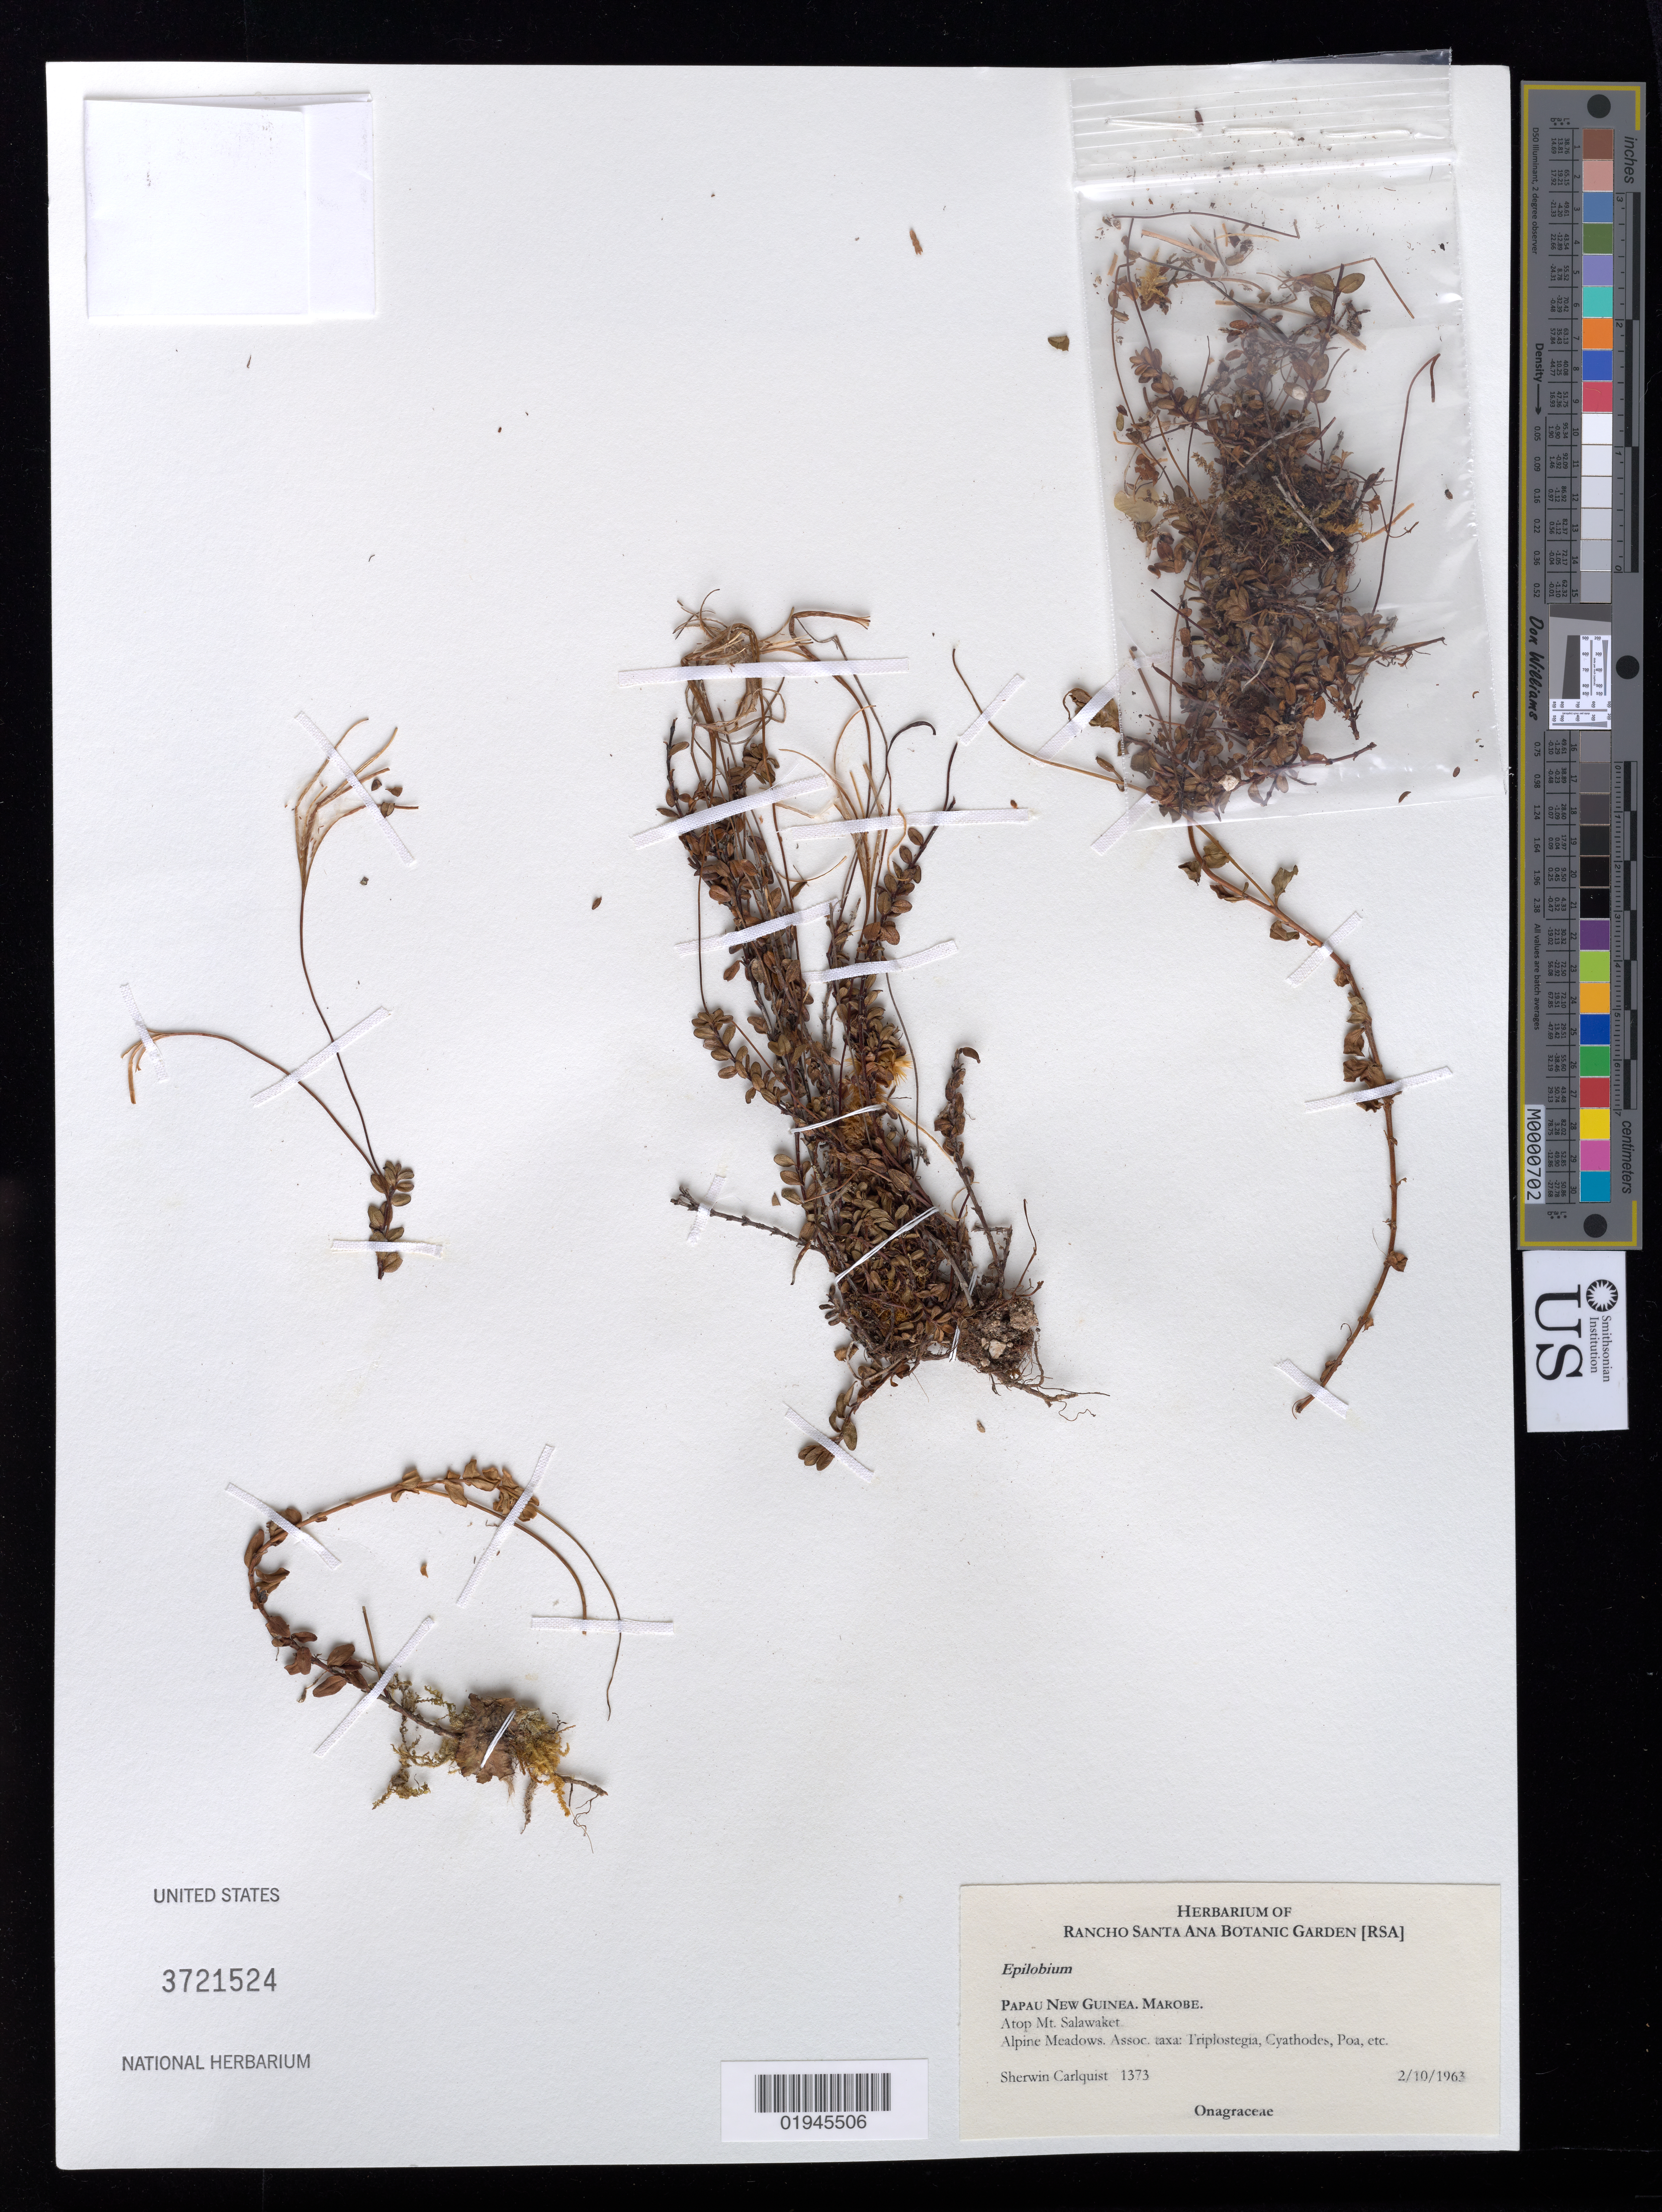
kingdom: Plantae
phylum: Tracheophyta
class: Magnoliopsida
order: Myrtales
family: Onagraceae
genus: Epilobium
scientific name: Epilobium sp.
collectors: S. Carlquist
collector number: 1373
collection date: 1963-02-10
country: Papua New Guinea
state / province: Morobe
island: New Guinea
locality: Atop Mt. Salawaket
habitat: Alpine meadows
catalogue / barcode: US 3721524